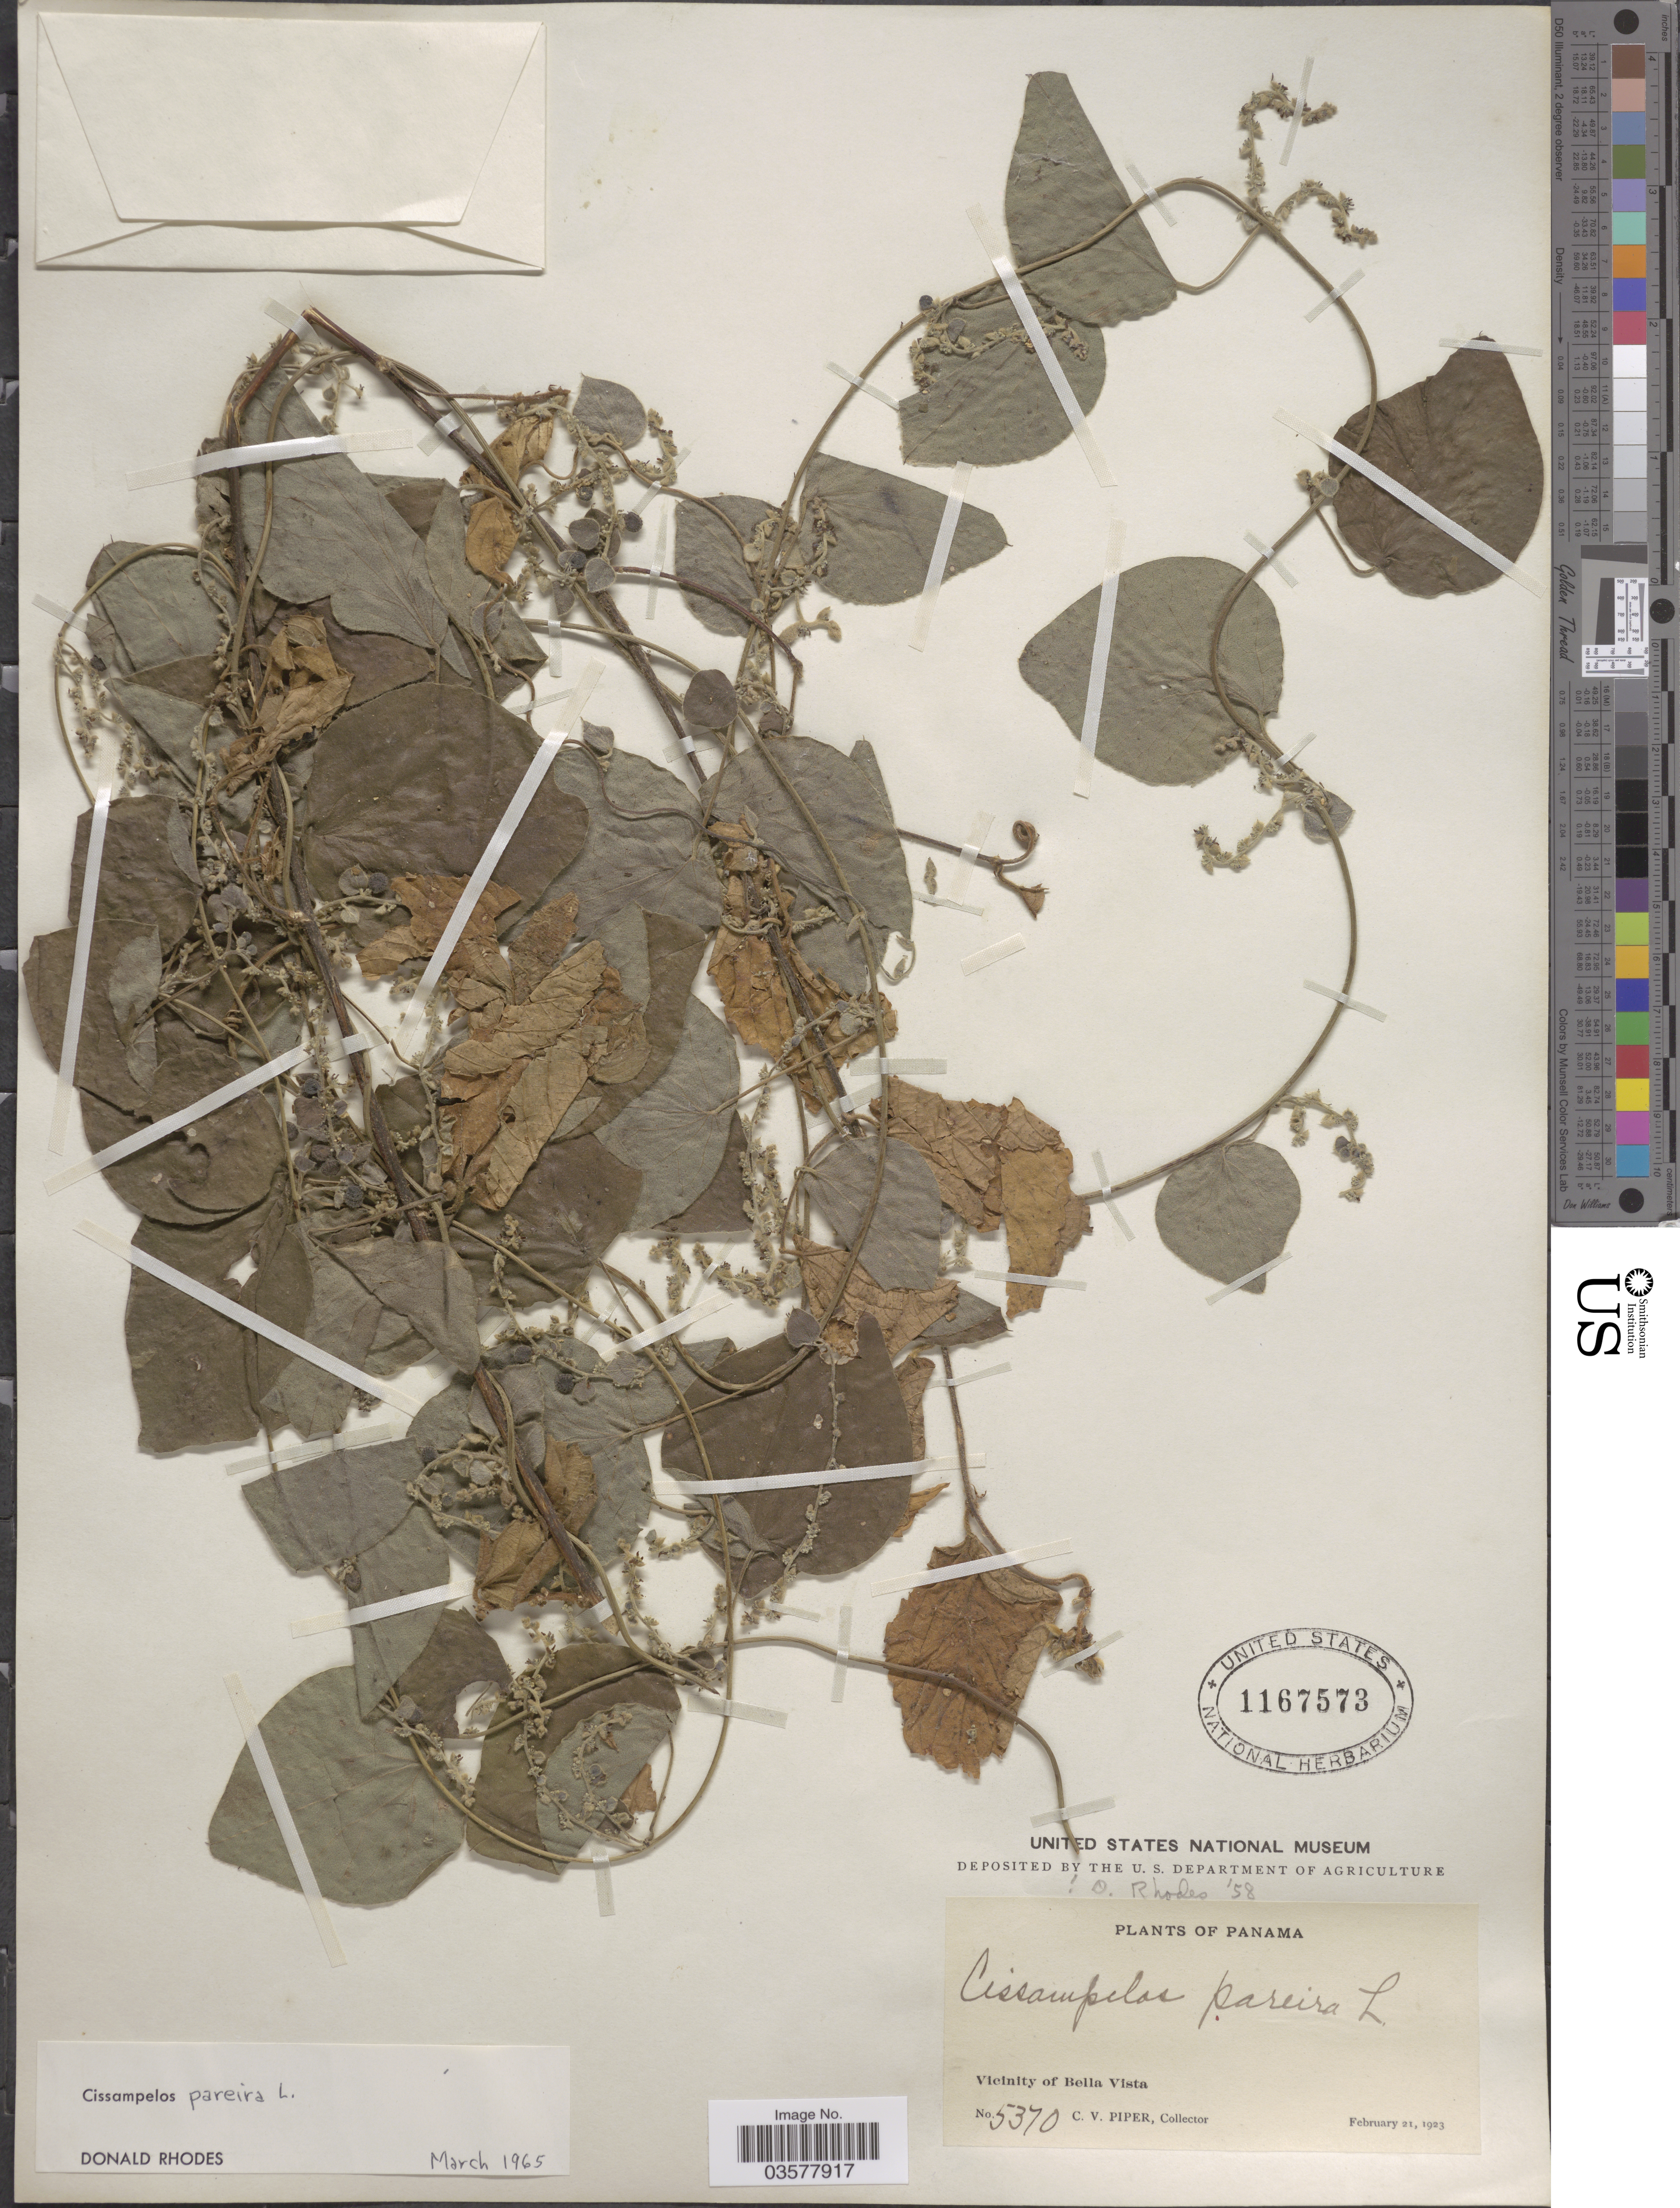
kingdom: Plantae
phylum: Tracheophyta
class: Magnoliopsida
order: Ranunculales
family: Menispermaceae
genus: Cissampelos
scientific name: Cissampelos pareira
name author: L.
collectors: C. V. Piper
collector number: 5370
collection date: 1923-02-21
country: Panama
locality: Vicinity of Bella Vista.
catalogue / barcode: US 1167573